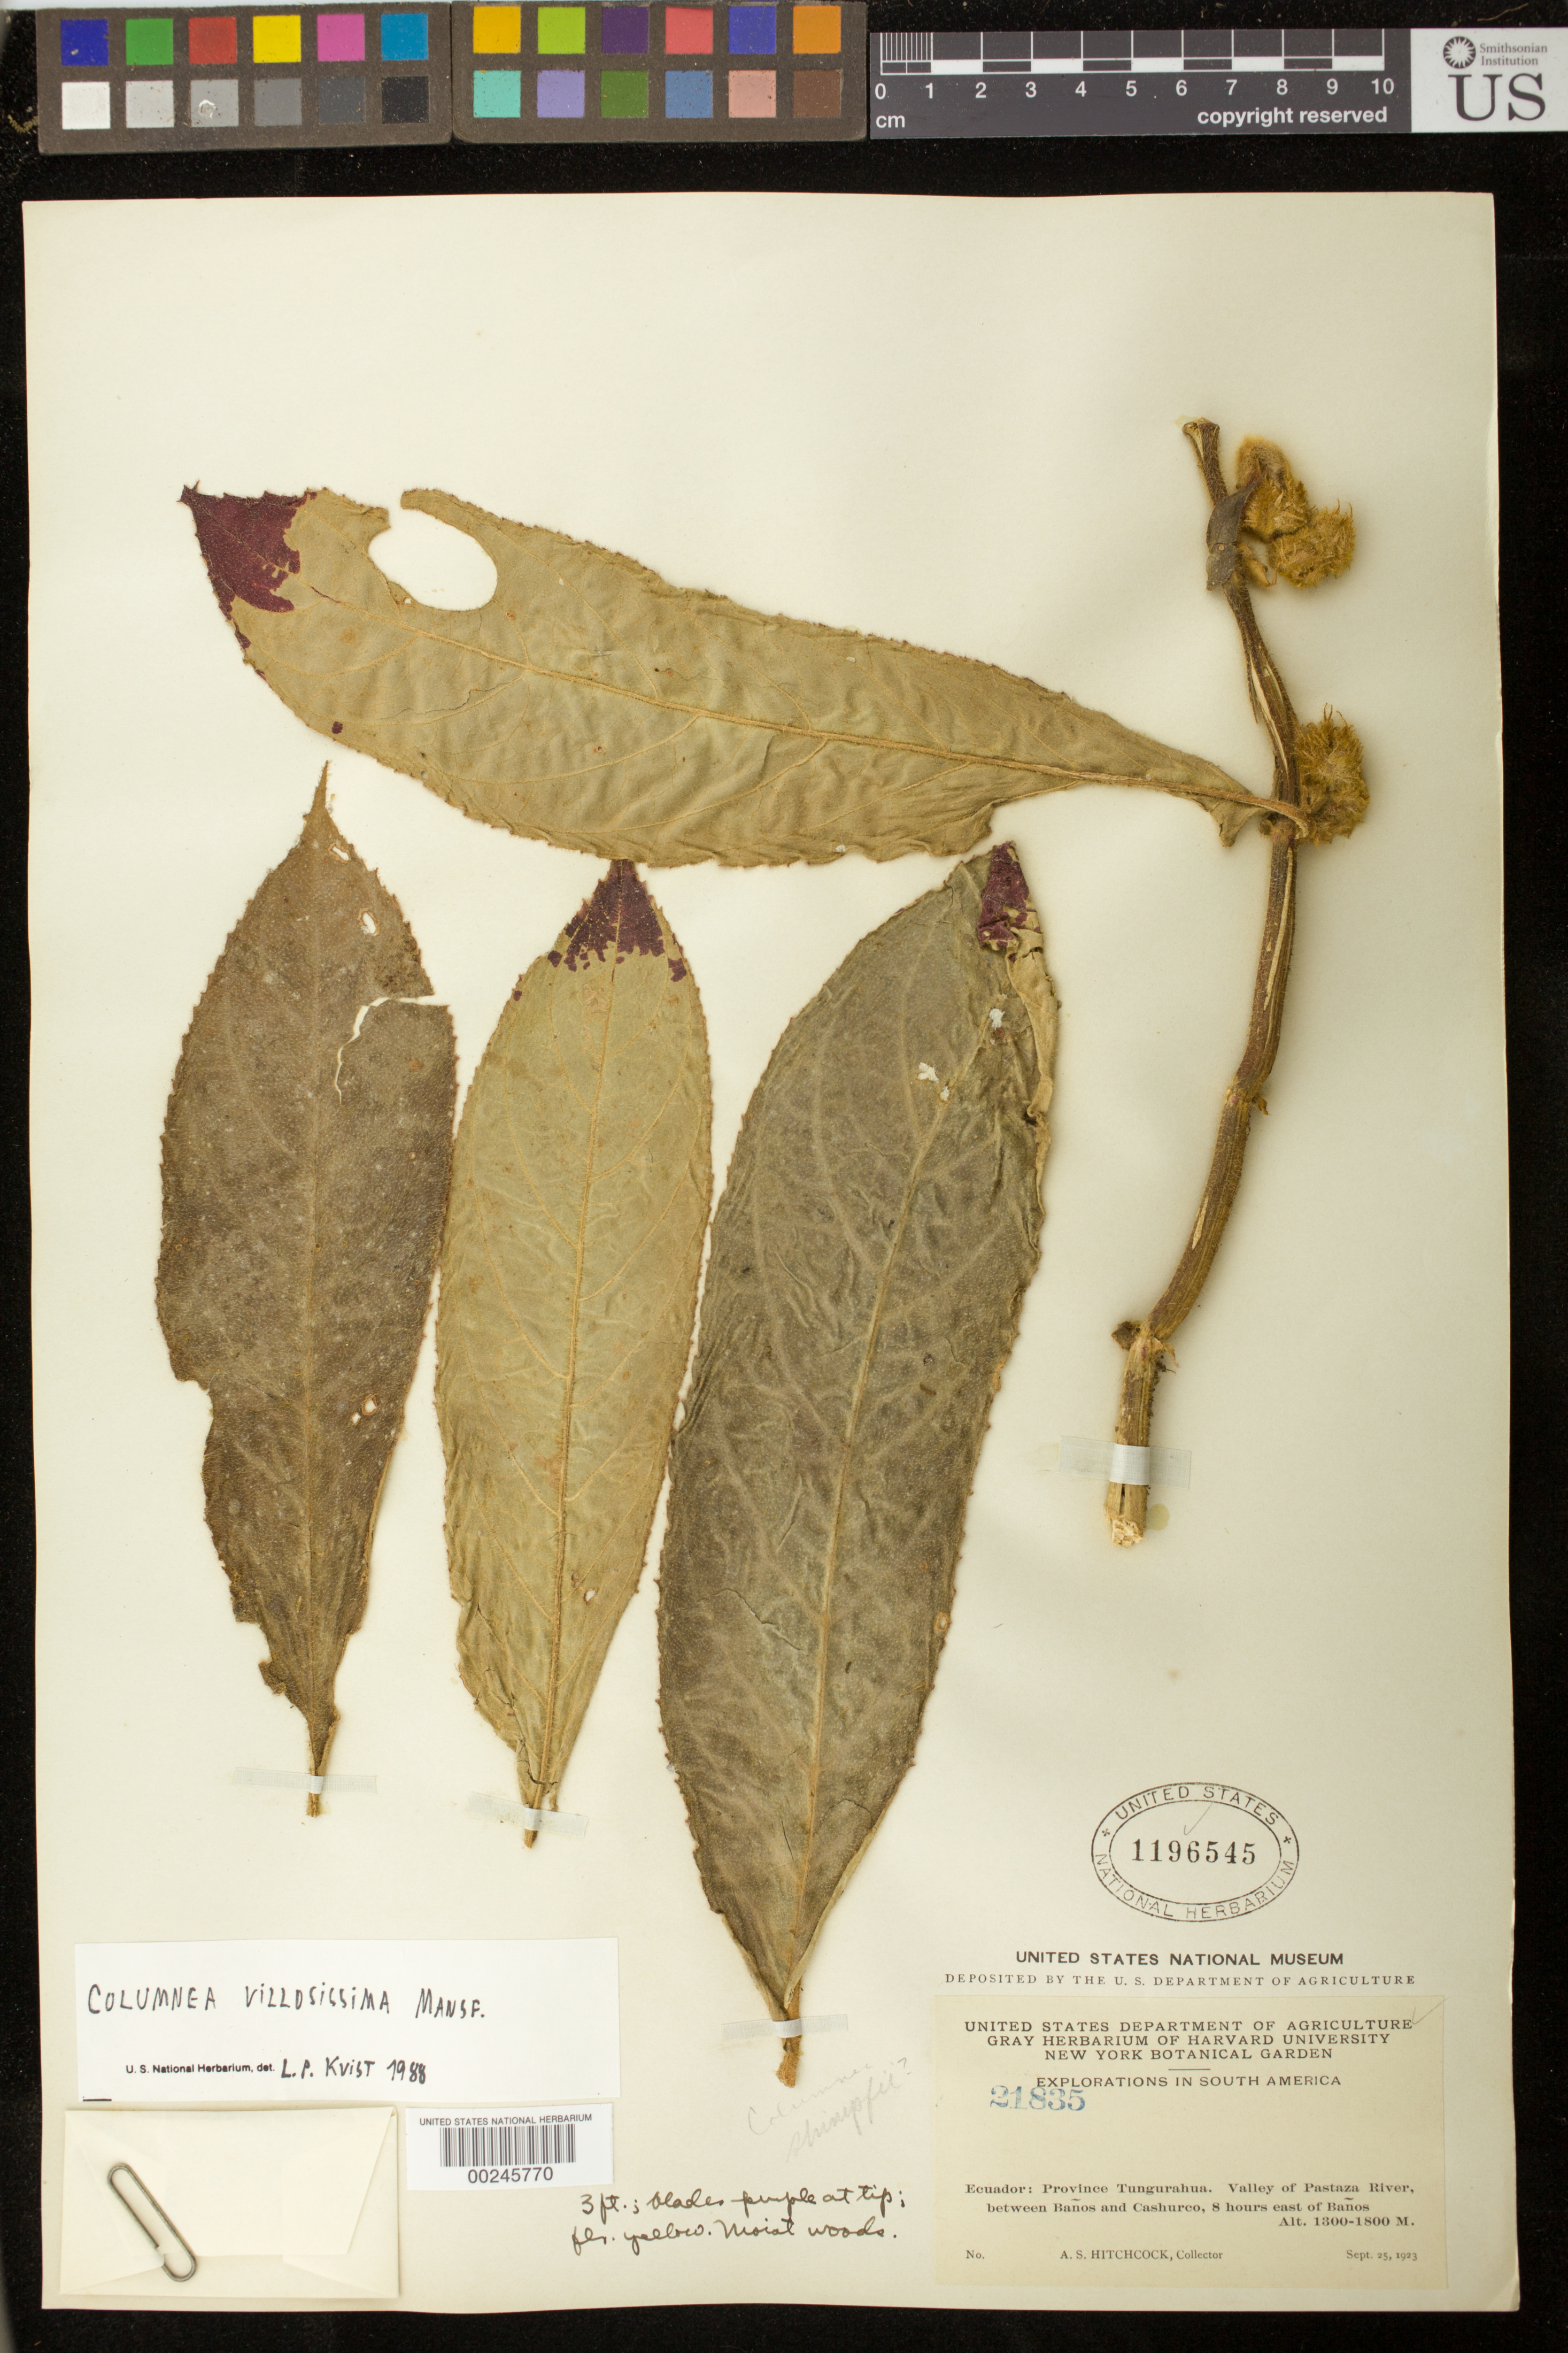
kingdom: Plantae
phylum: Tracheophyta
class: Magnoliopsida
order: Lamiales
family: Gesneriaceae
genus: Columnea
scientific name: Columnea villosissima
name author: Mansf.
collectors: A. S. Hitchcock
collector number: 21835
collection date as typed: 25 Sep 1923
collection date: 1923-09-25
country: Ecuador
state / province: Tungurahua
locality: Valley of Pastaza River, between Baños and Cashurco, 8 hrs E of Baños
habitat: Moist woods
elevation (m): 1300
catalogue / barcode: US 1196545